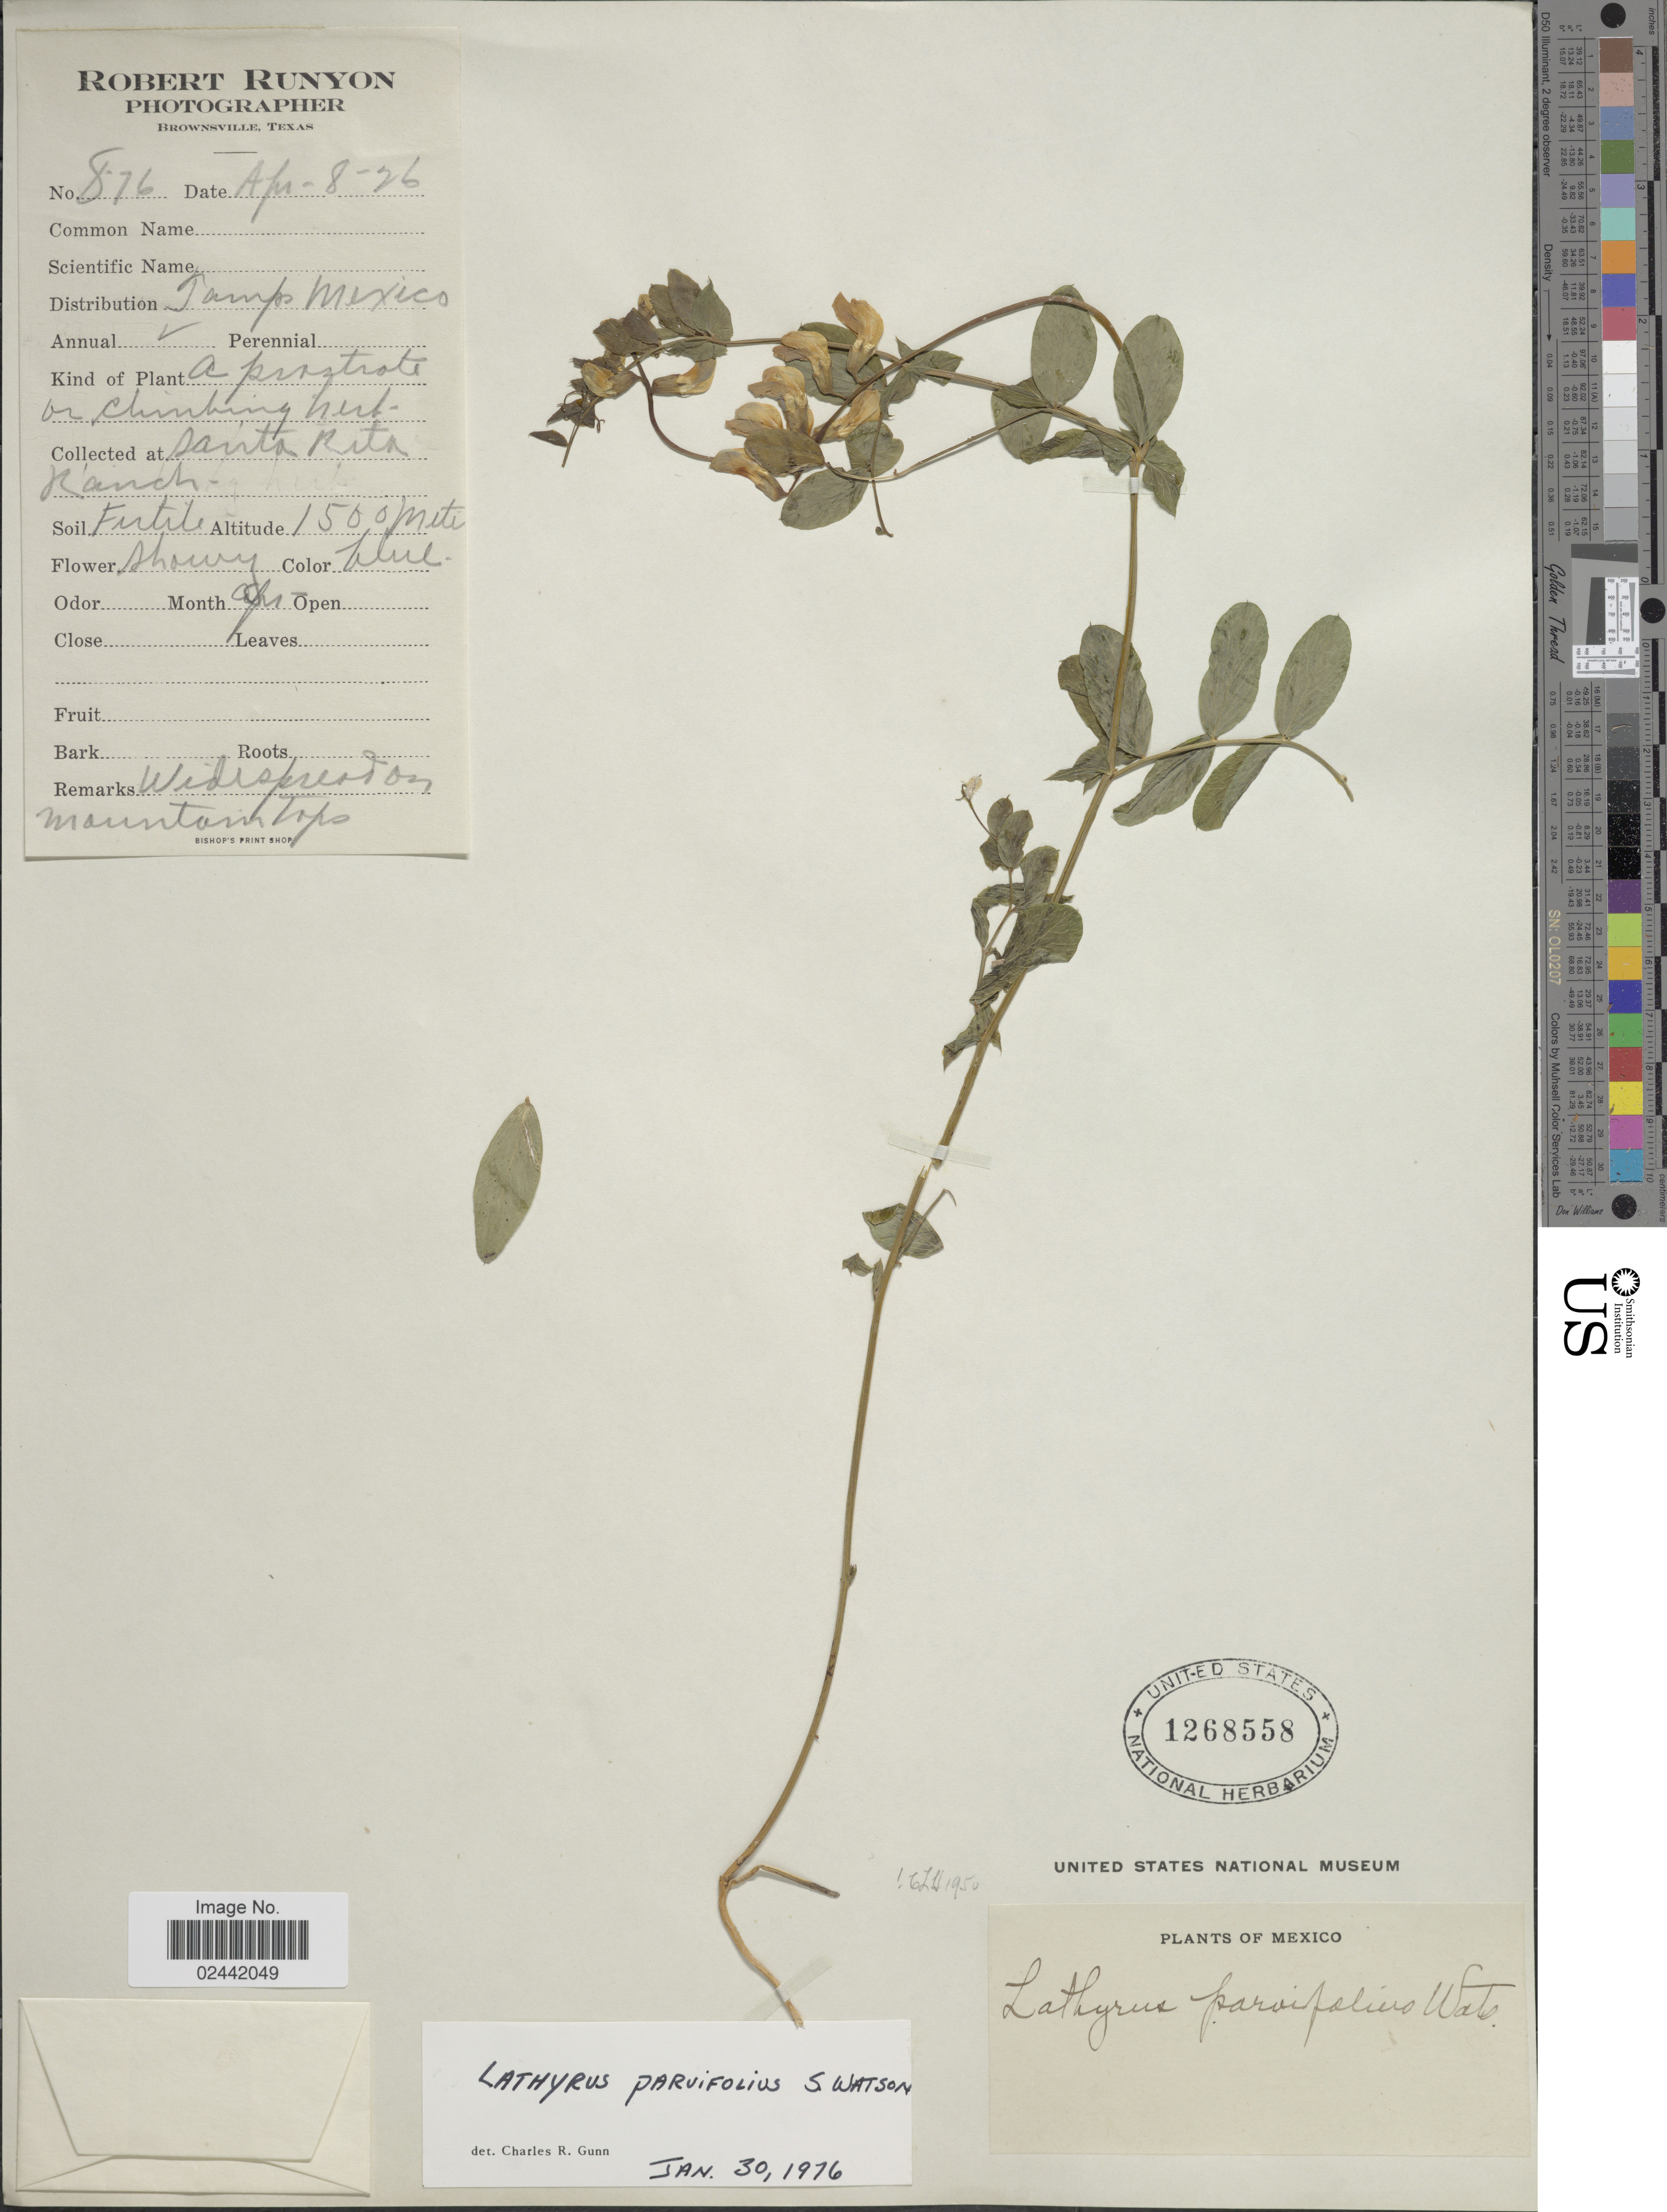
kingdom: Plantae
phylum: Tracheophyta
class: Magnoliopsida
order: Fabales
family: Fabaceae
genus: Lathyrus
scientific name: Lathyrus parvifolius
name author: S. Watson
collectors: R. Runyon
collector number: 876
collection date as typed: Transcribed d/m/y: 8/4/26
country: Mexico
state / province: Tamaulipas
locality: Tamps. Santa Rita Ranch. Mountain Tops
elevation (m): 1500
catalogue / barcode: US 1268558